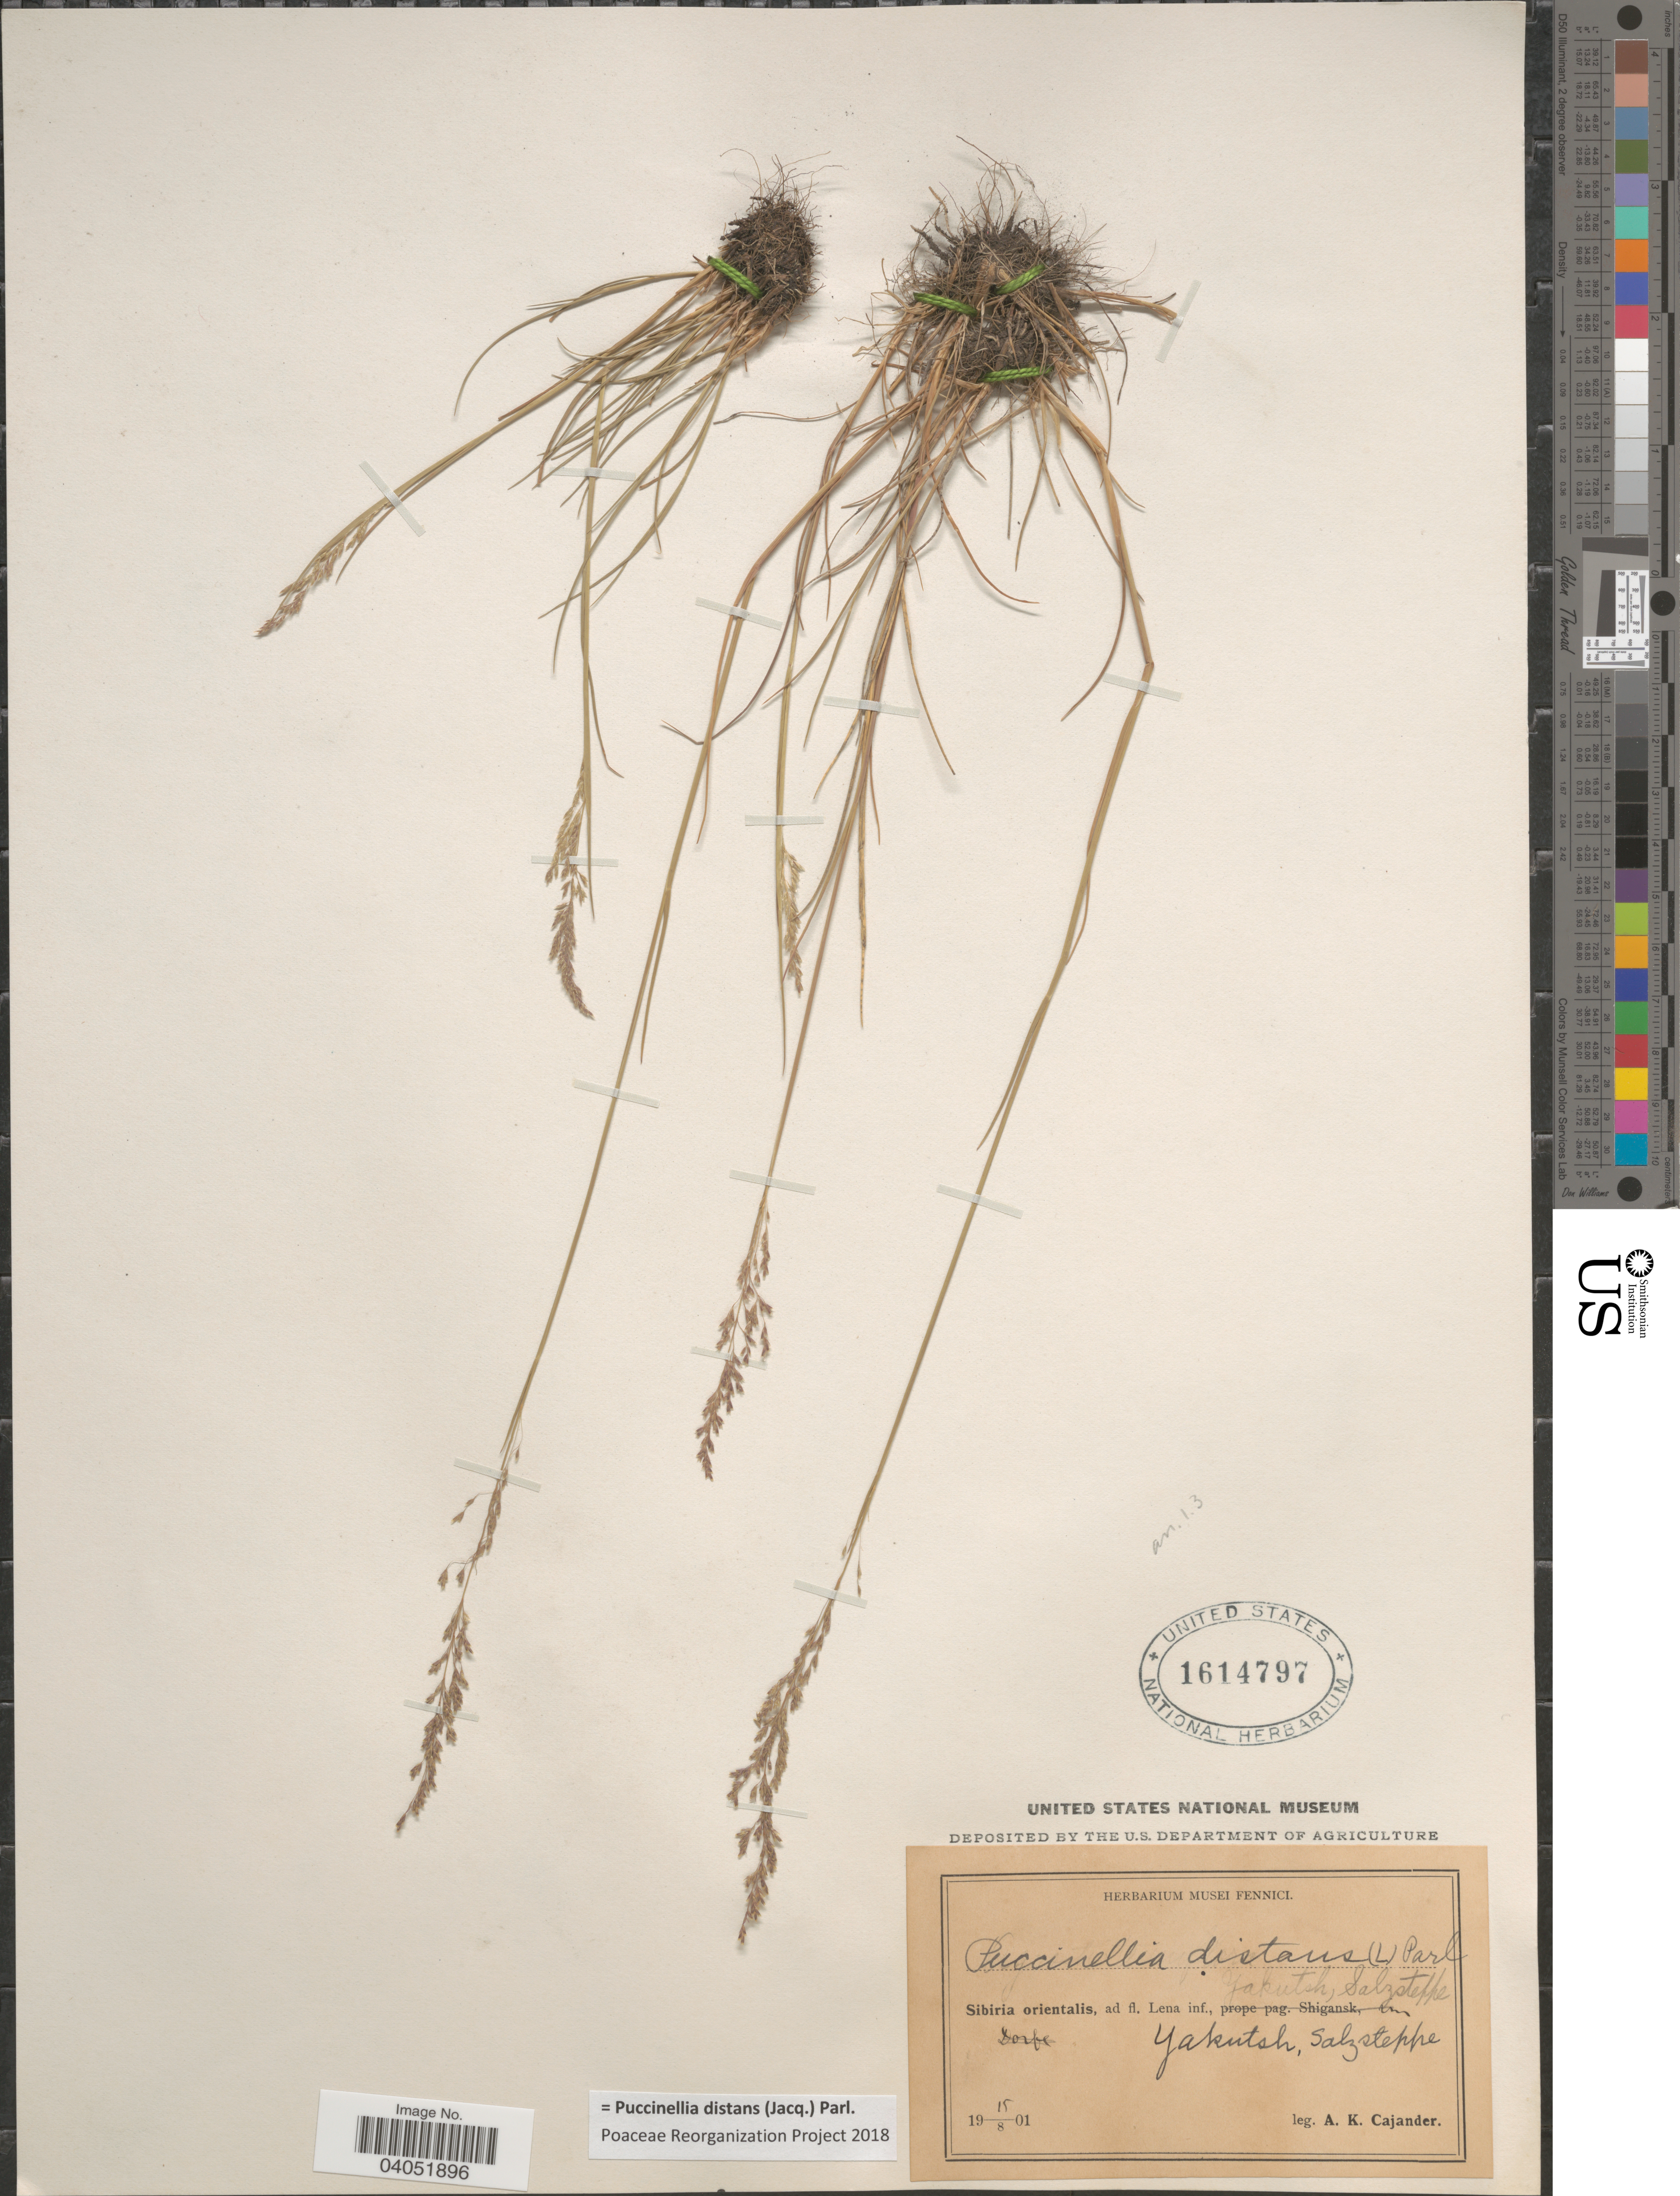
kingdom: Plantae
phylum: Tracheophyta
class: Liliopsida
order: Poales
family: Poaceae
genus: Puccinellia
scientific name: Puccinellia distans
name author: (Jacq.) Parl.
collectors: A. Cajander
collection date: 1901-08-15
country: Russian Federation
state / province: Sakha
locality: Sibiria orientalis, ad fl. Lena inf., Yakutsh, Salzsteppe.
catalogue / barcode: US 1614797